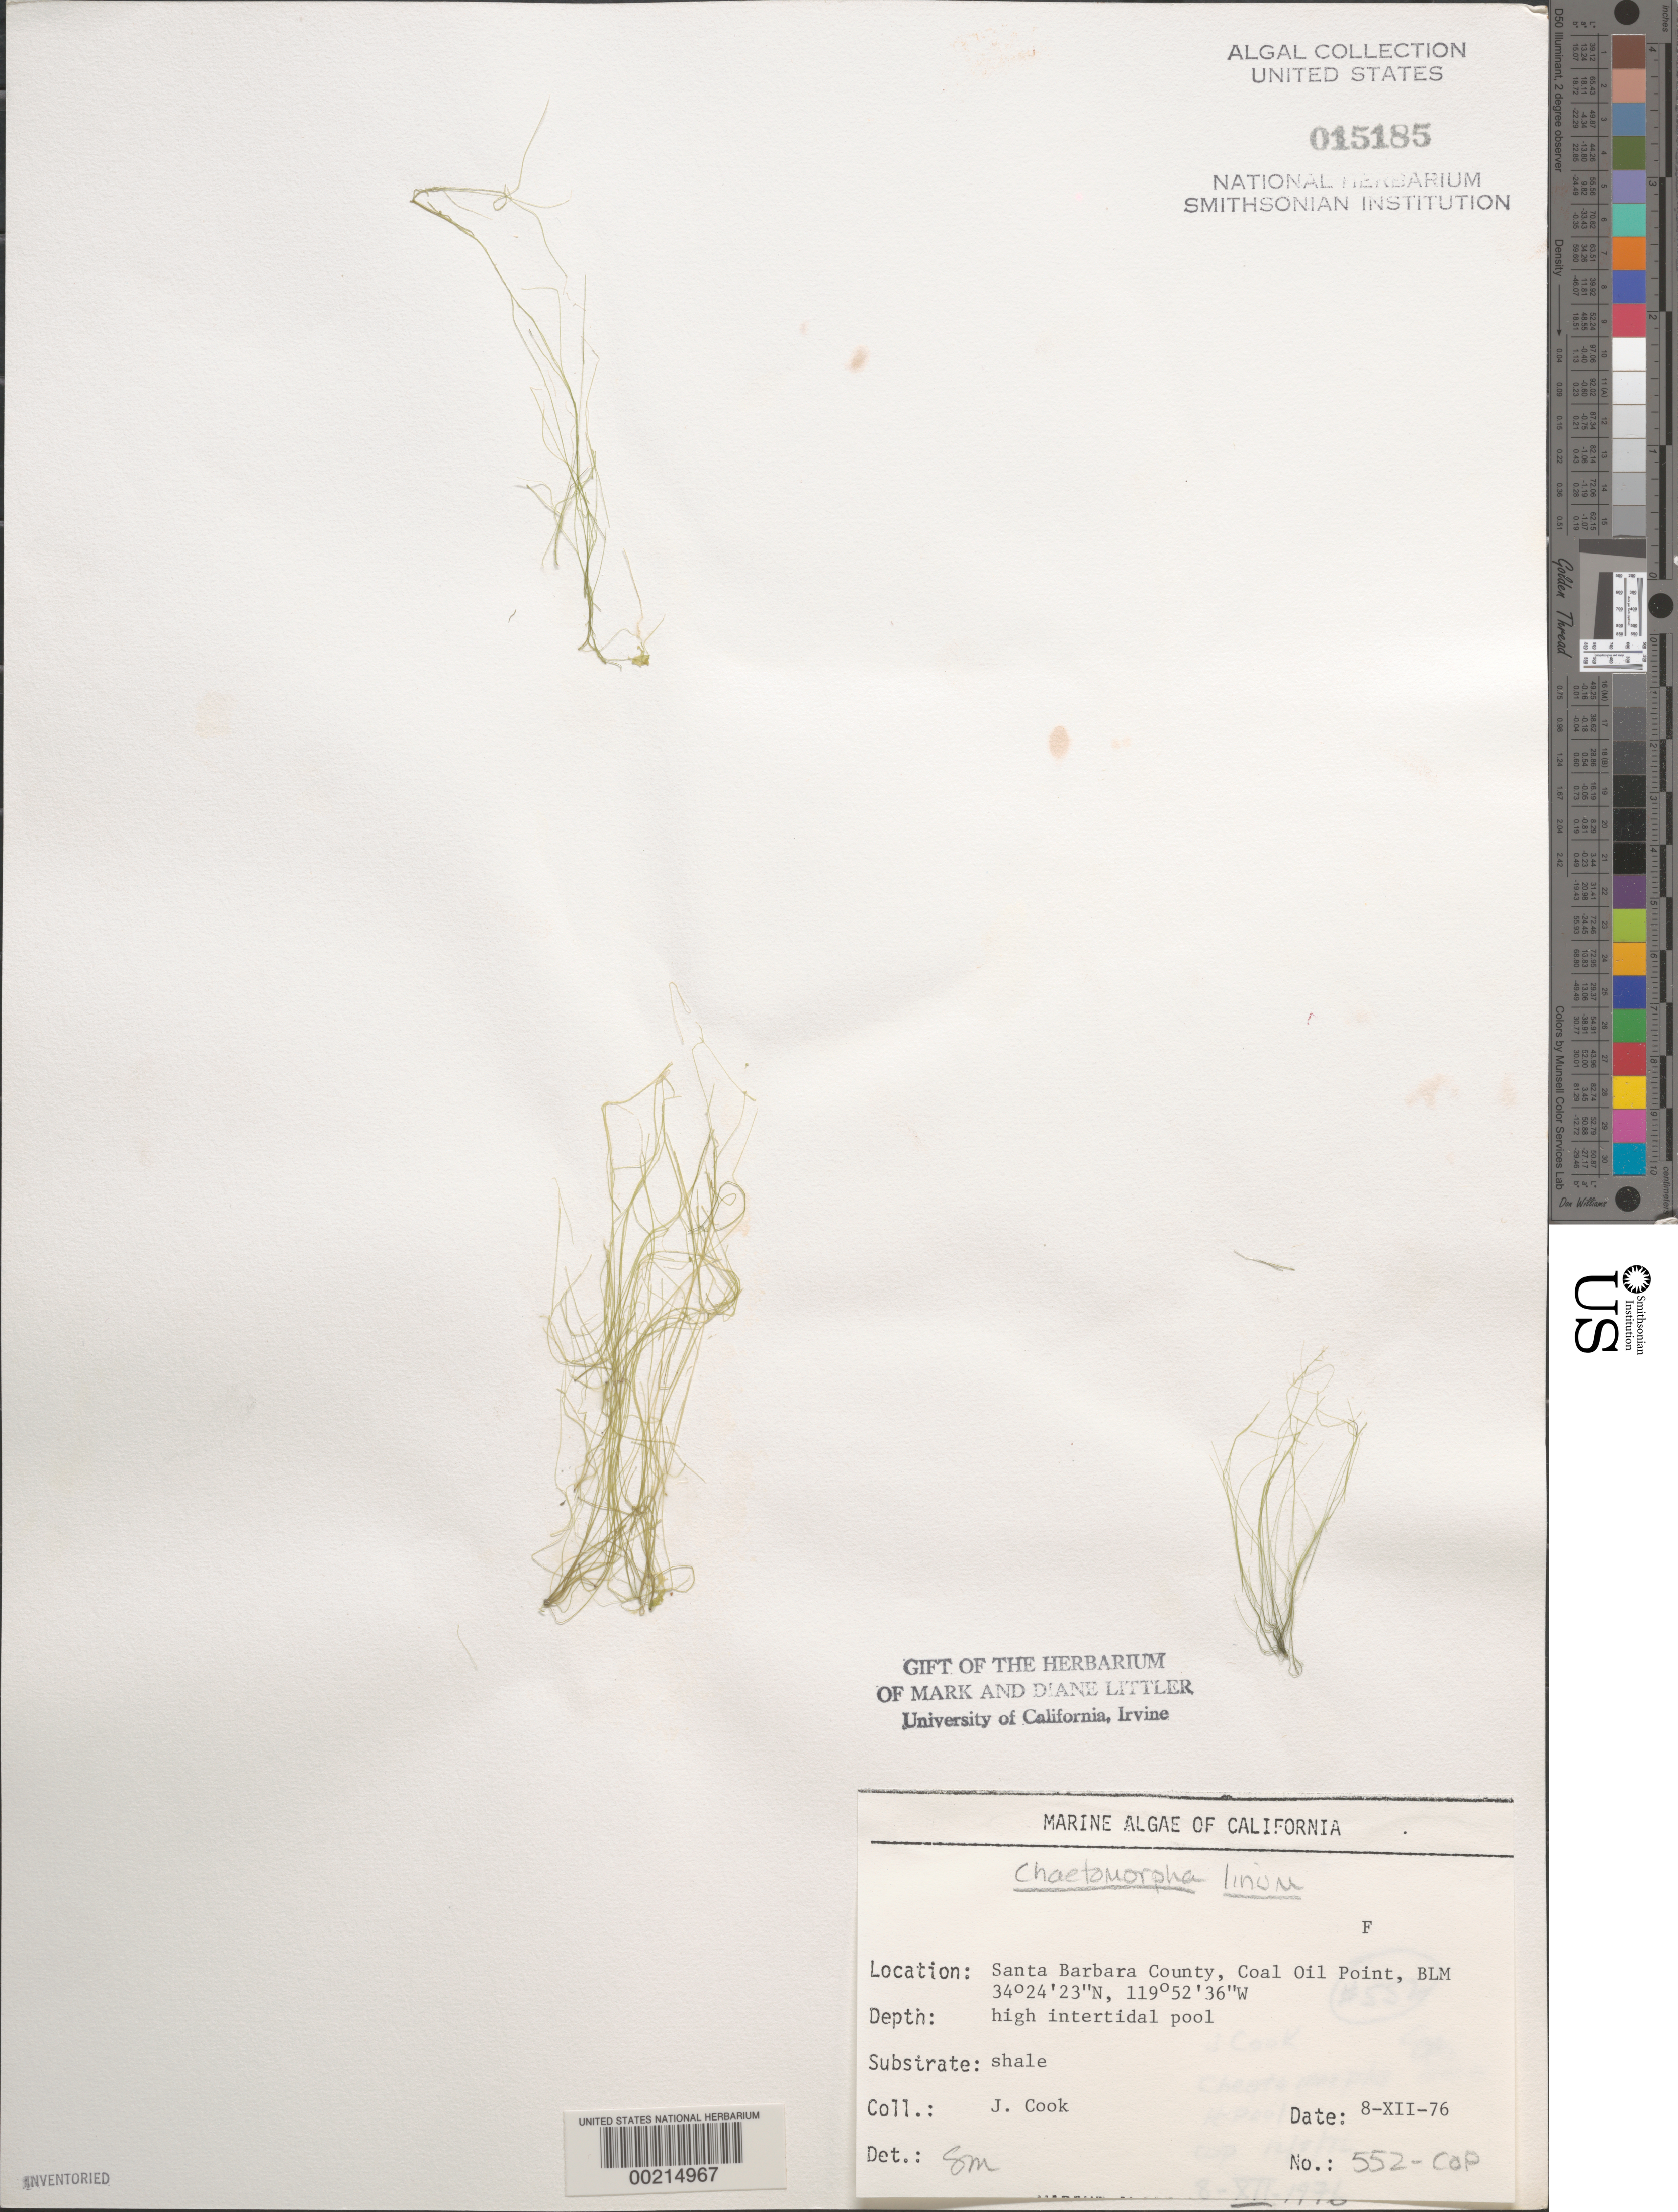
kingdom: Plantae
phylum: Chlorophyta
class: Ulvophyceae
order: Cladophorales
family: Cladophoraceae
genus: Chaetomorpha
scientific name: Chaetomorpha linum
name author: (O.F. Muell.) Kütz.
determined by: Murray, S. N.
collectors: J. Cook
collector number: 552-cop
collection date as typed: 08 Dec 1976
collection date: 1976-12-08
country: United States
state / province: California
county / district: Santa Barbara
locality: Coal Oil Point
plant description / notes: BLM-SOCALBIGHT Rocky Intertidal Survey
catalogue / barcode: US 15185